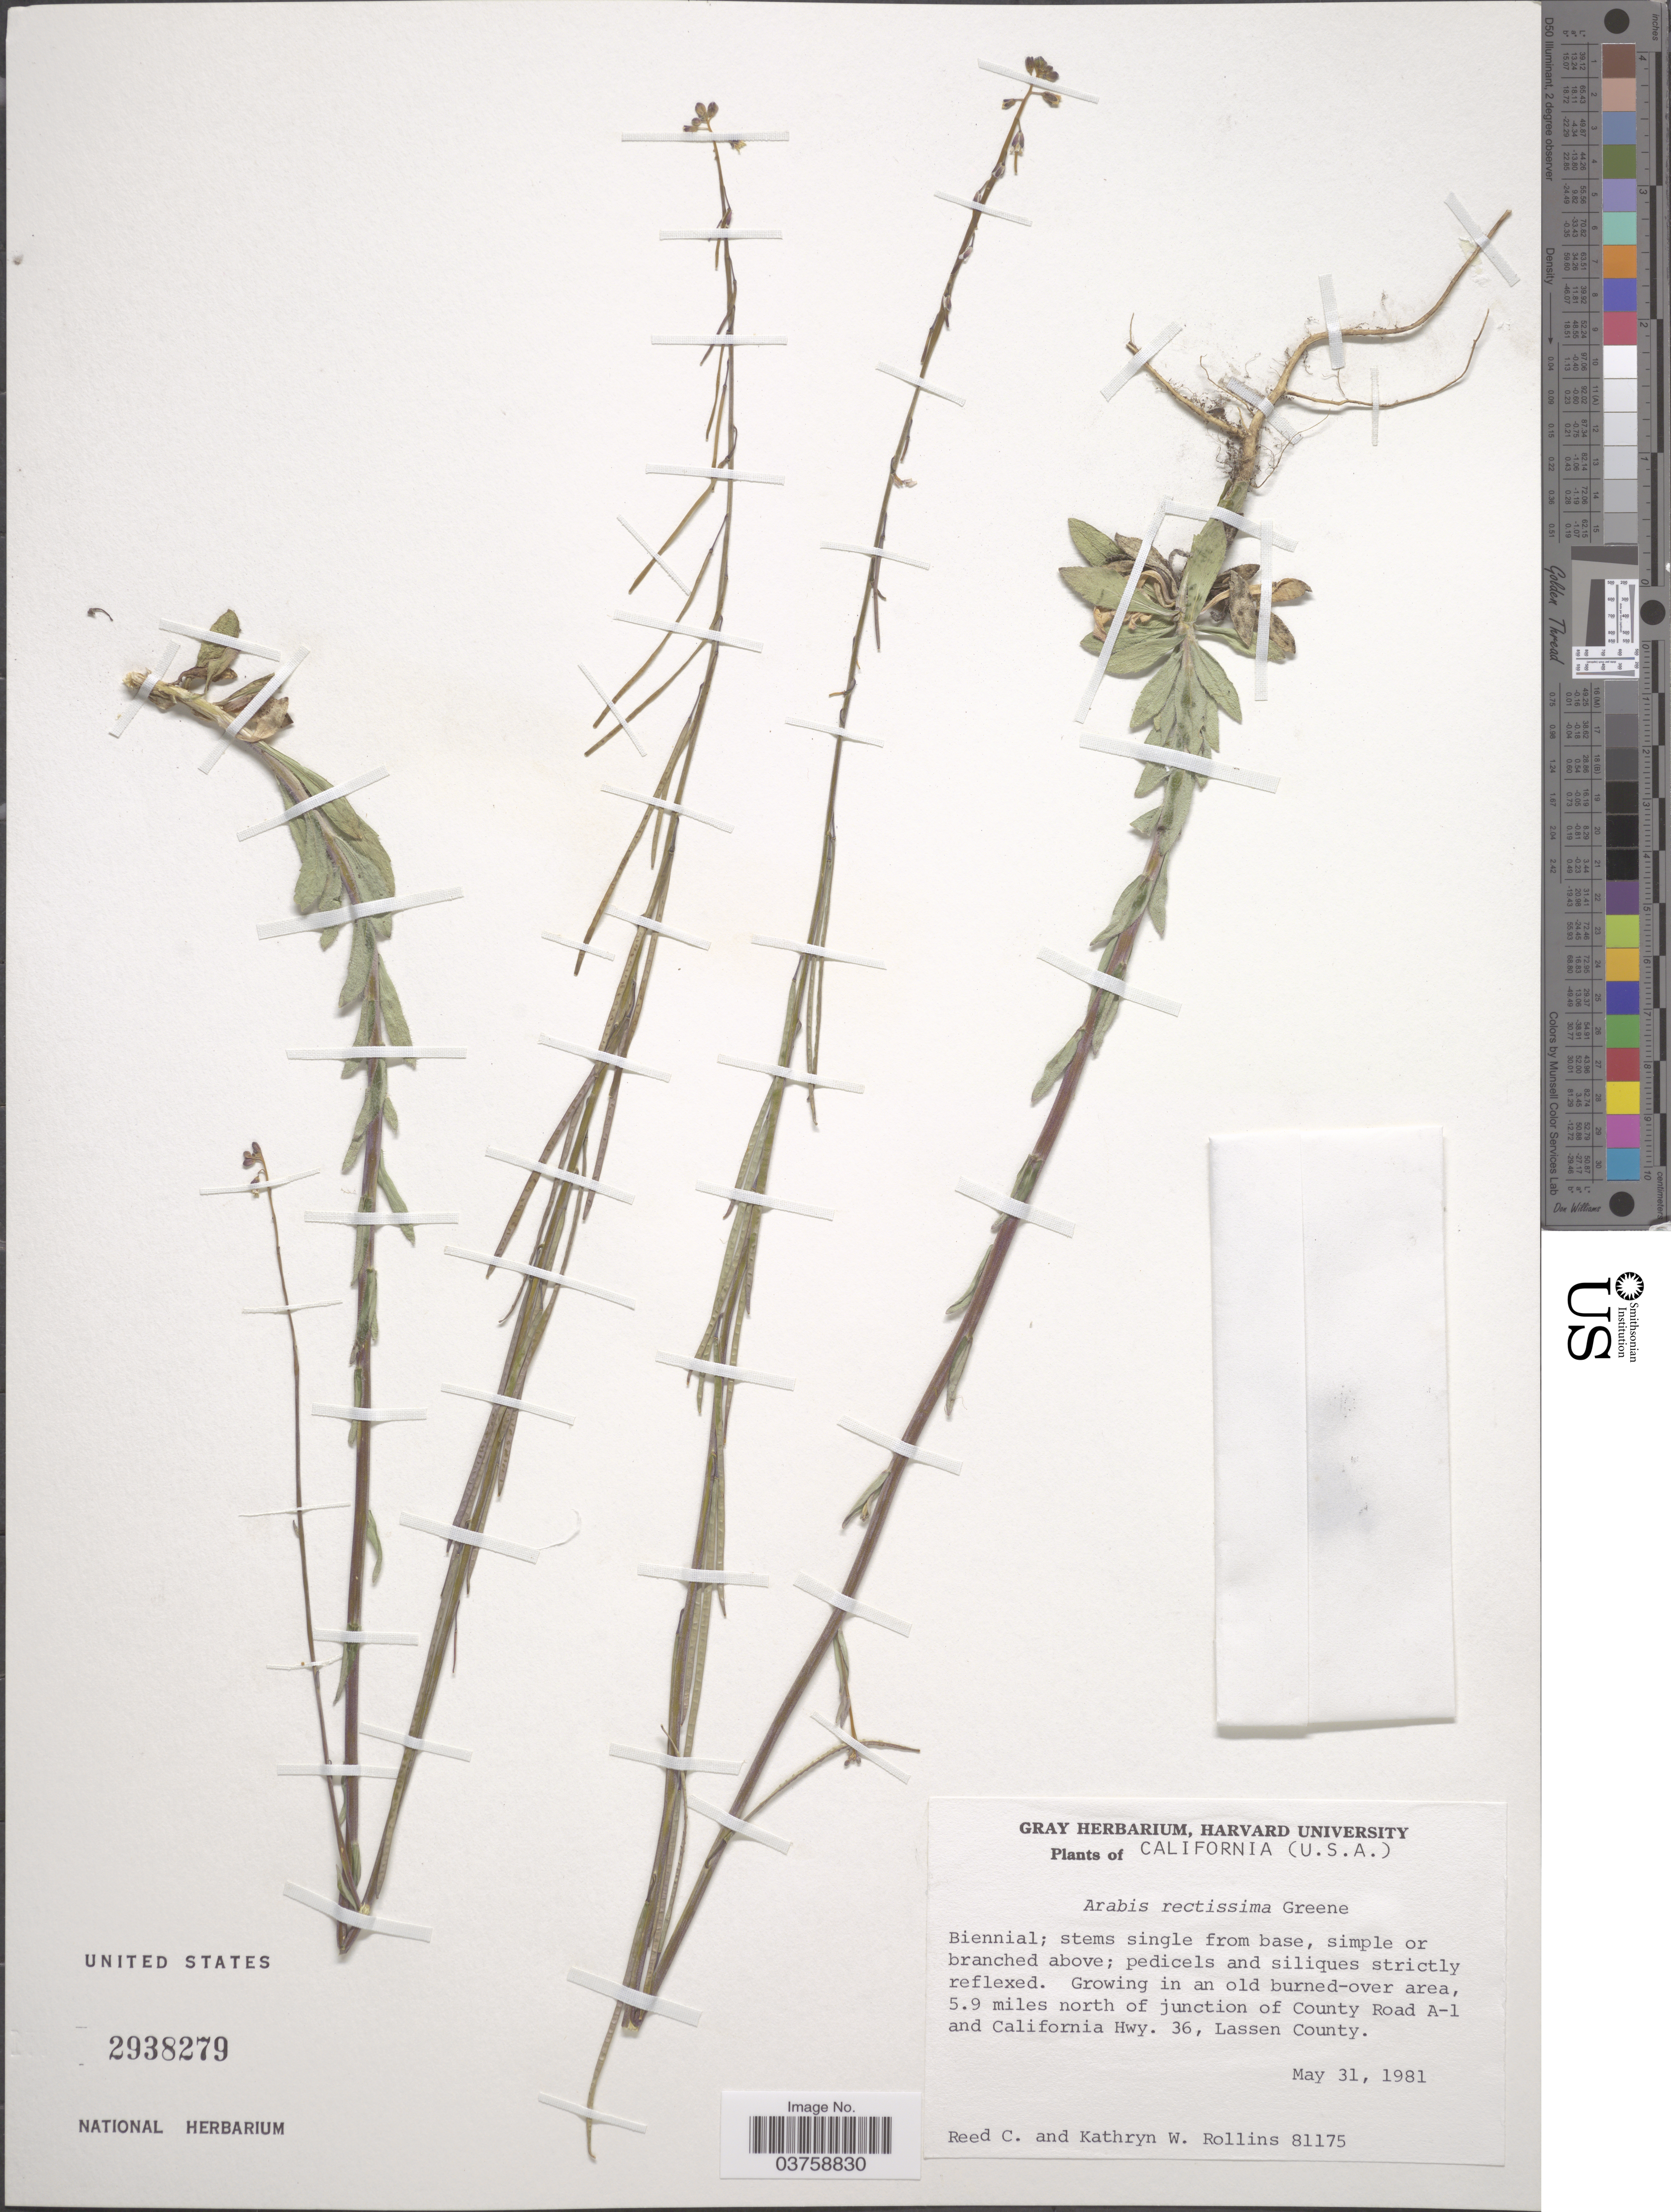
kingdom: Plantae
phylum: Tracheophyta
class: Magnoliopsida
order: Brassicales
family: Brassicaceae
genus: Arabis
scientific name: Arabis rectissima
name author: Greene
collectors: R. C. Rollins & K. W. Rollins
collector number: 81175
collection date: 1981-05-31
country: United States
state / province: California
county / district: Lassen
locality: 5.9 miles north of junction of COunty Road A-1 and California Hwy. 36, Lassen County.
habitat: growing in an old burned over area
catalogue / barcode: US 2938279